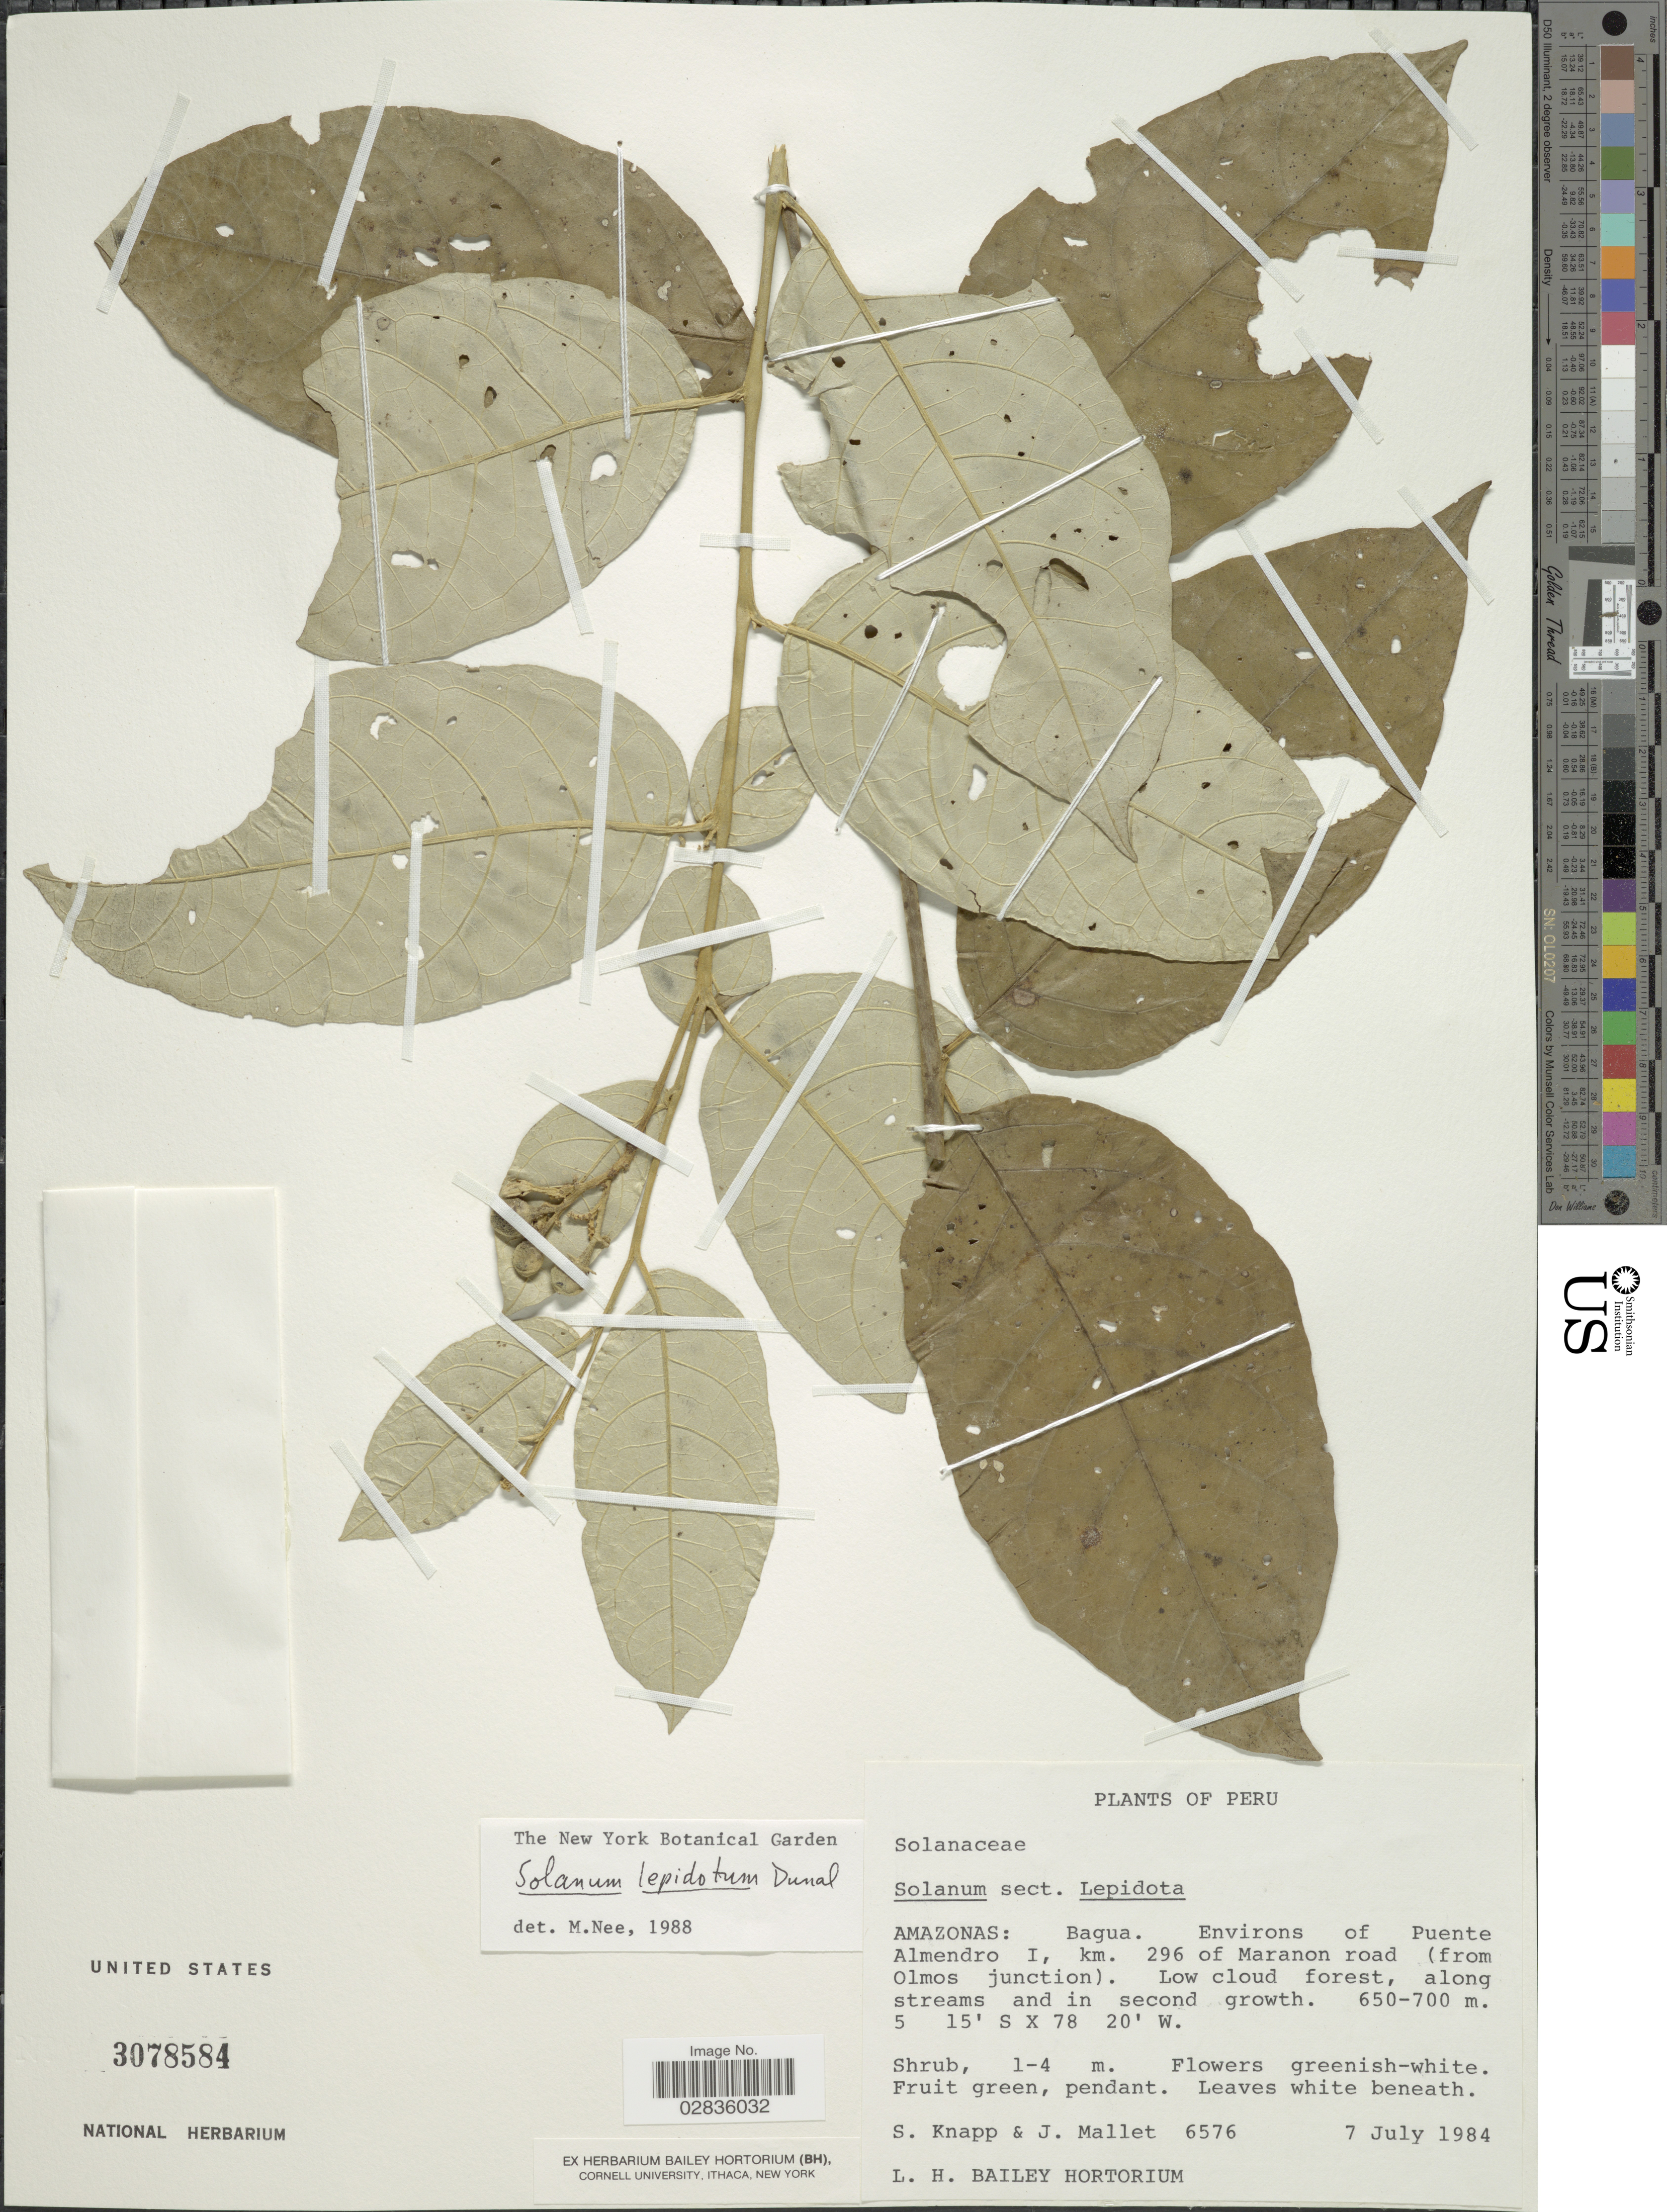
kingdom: Plantae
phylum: Tracheophyta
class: Magnoliopsida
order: Solanales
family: Solanaceae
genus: Solanum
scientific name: Solanum lepidotum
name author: Humb. & Bonpl. ex Dunal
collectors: S. Knapp & J. Mallet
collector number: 6576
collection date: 1984-07-07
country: Peru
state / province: Amazonas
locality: Bagua. Environs of Puente Almendro I, km. 296 of Maranon road (from Olmos junction).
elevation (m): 650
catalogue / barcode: US 3078584